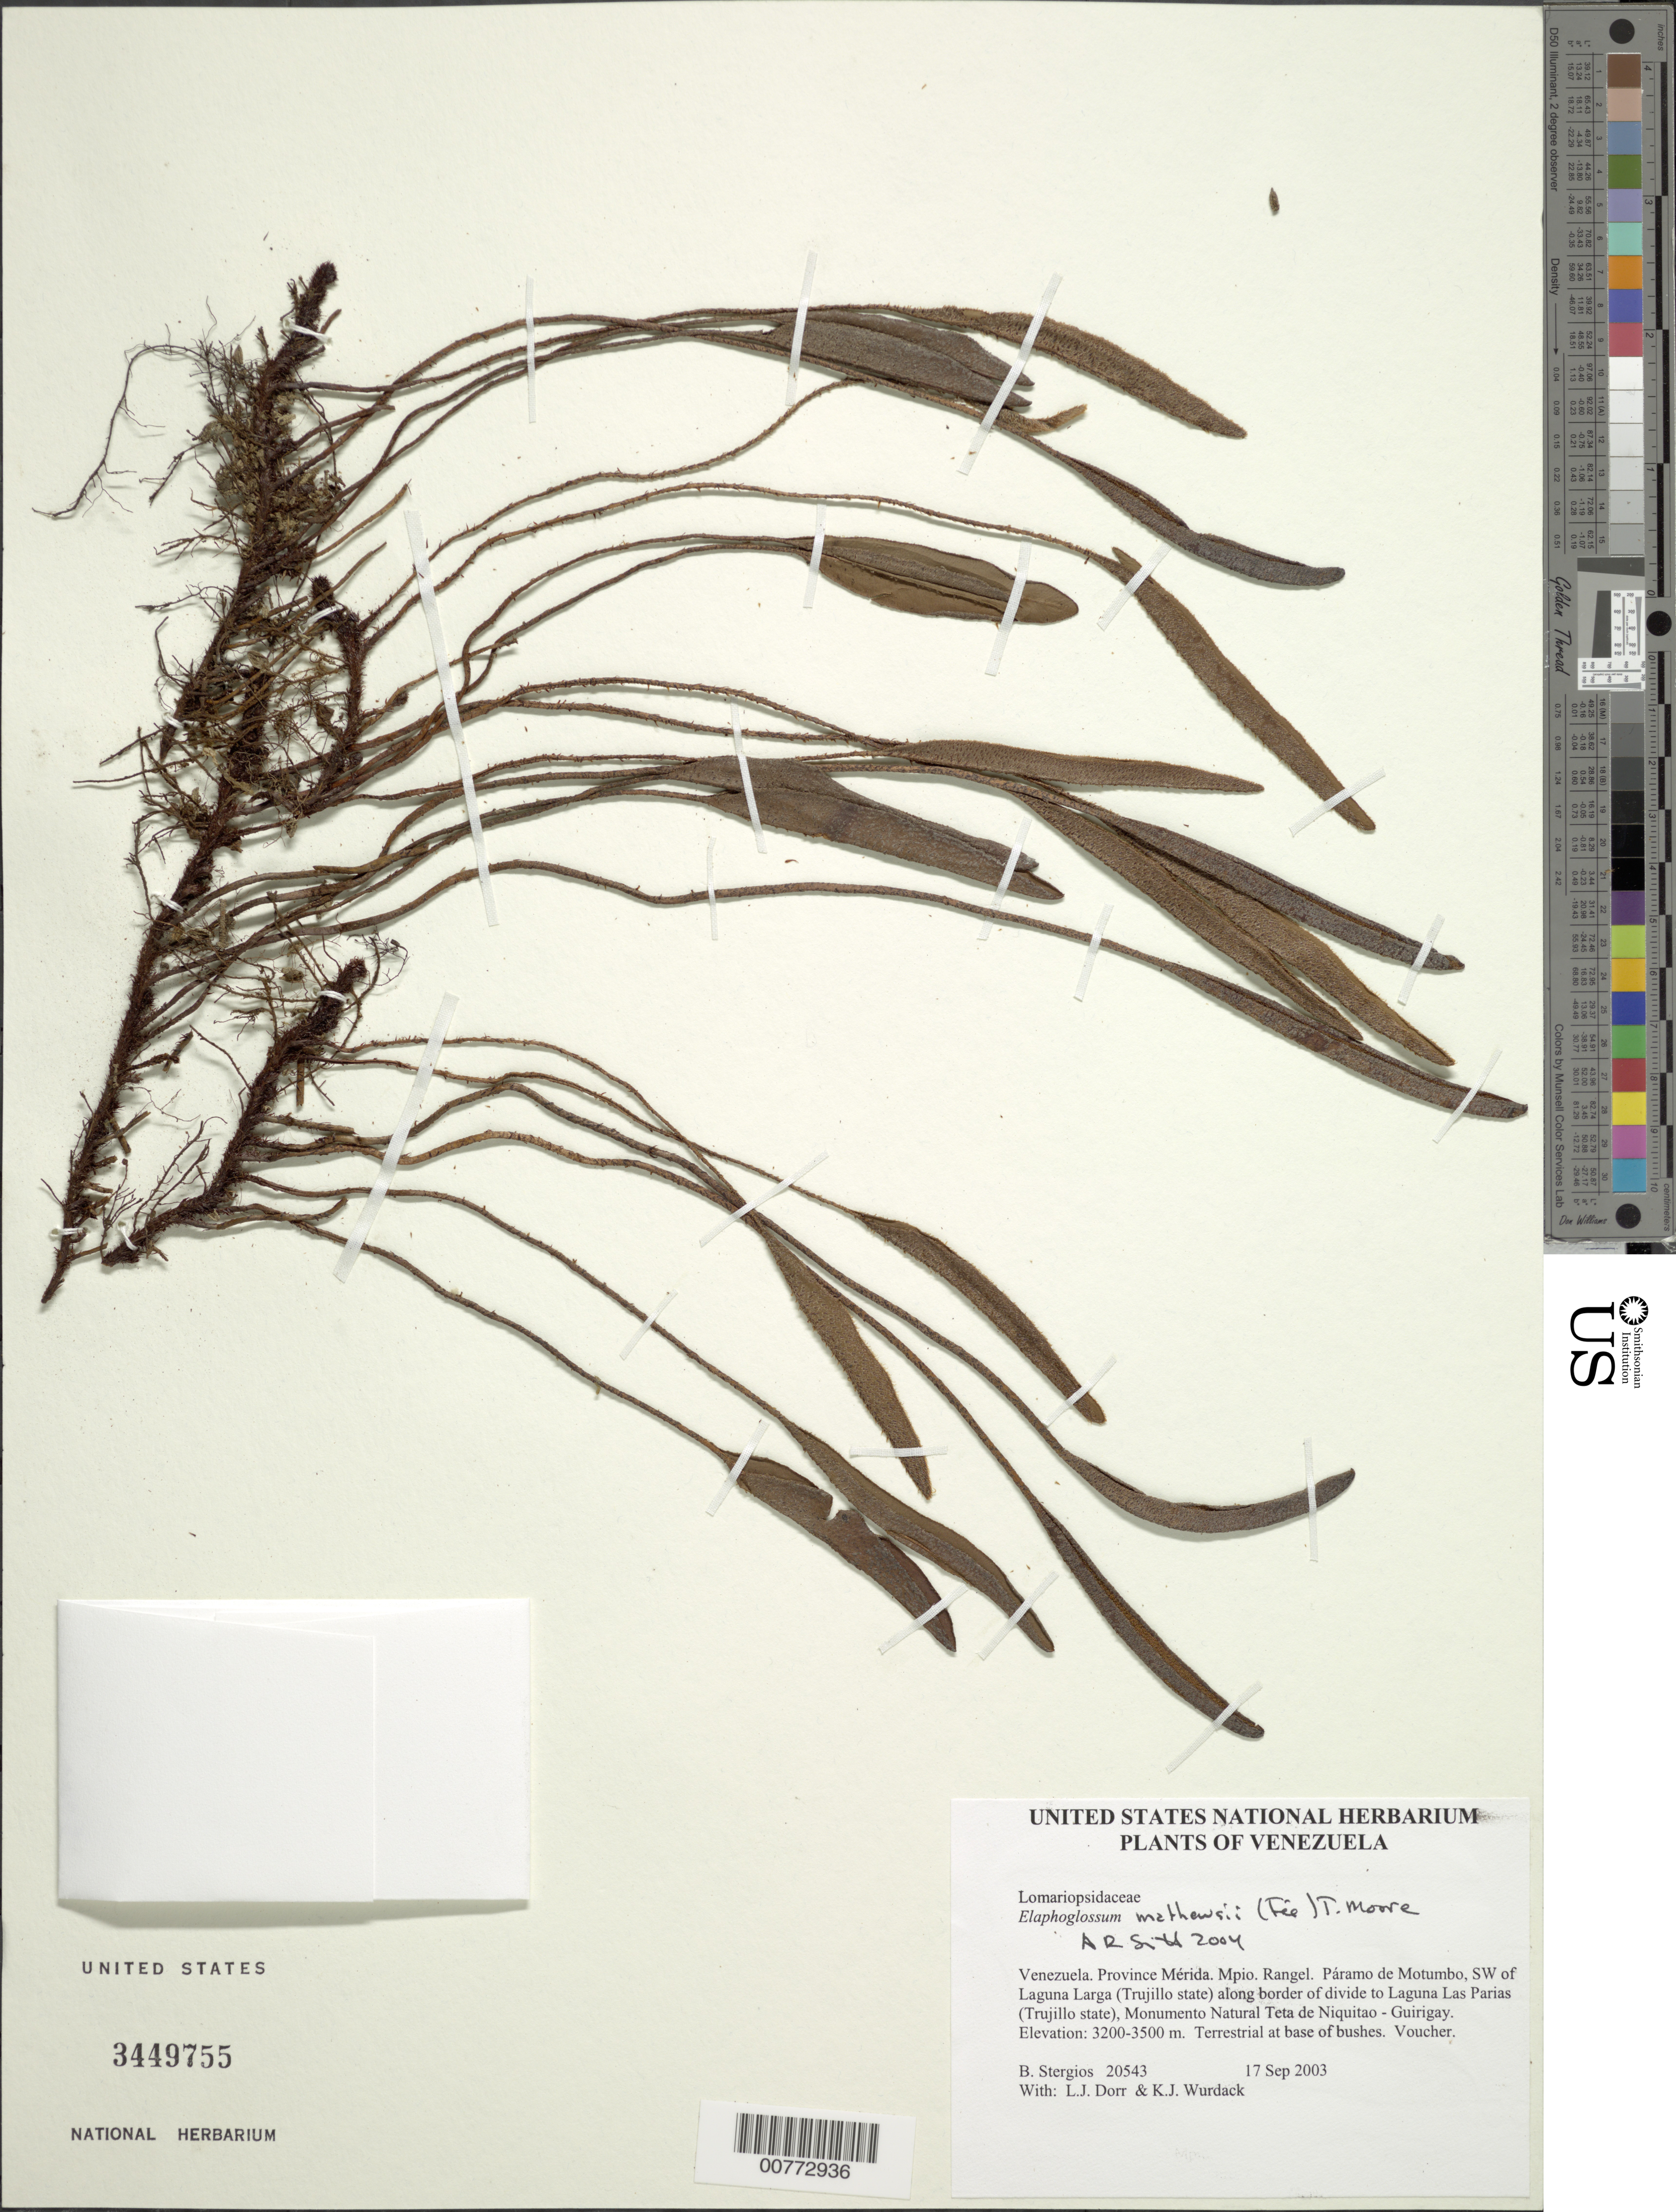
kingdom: Plantae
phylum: Tracheophyta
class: Polypodiopsida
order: Polypodiales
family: Dryopteridaceae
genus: Elaphoglossum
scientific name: Elaphoglossum mathewsii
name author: (Fée) T. Moore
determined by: Smith, Alan R., (UC)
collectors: B. G. Stergios, L. J. Dorr & K. Wurdack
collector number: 20543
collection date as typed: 17 Sep 2003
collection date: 2003-09-17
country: Venezuela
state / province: Mérida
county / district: Rangel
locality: Páramo de Motumbo, NW of Laguna Larga (Trujillo state), Monumento Natural Teta de Niquitao - Guirigay.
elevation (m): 3200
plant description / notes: MO, NY, PORT, UC, US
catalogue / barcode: US 3449755